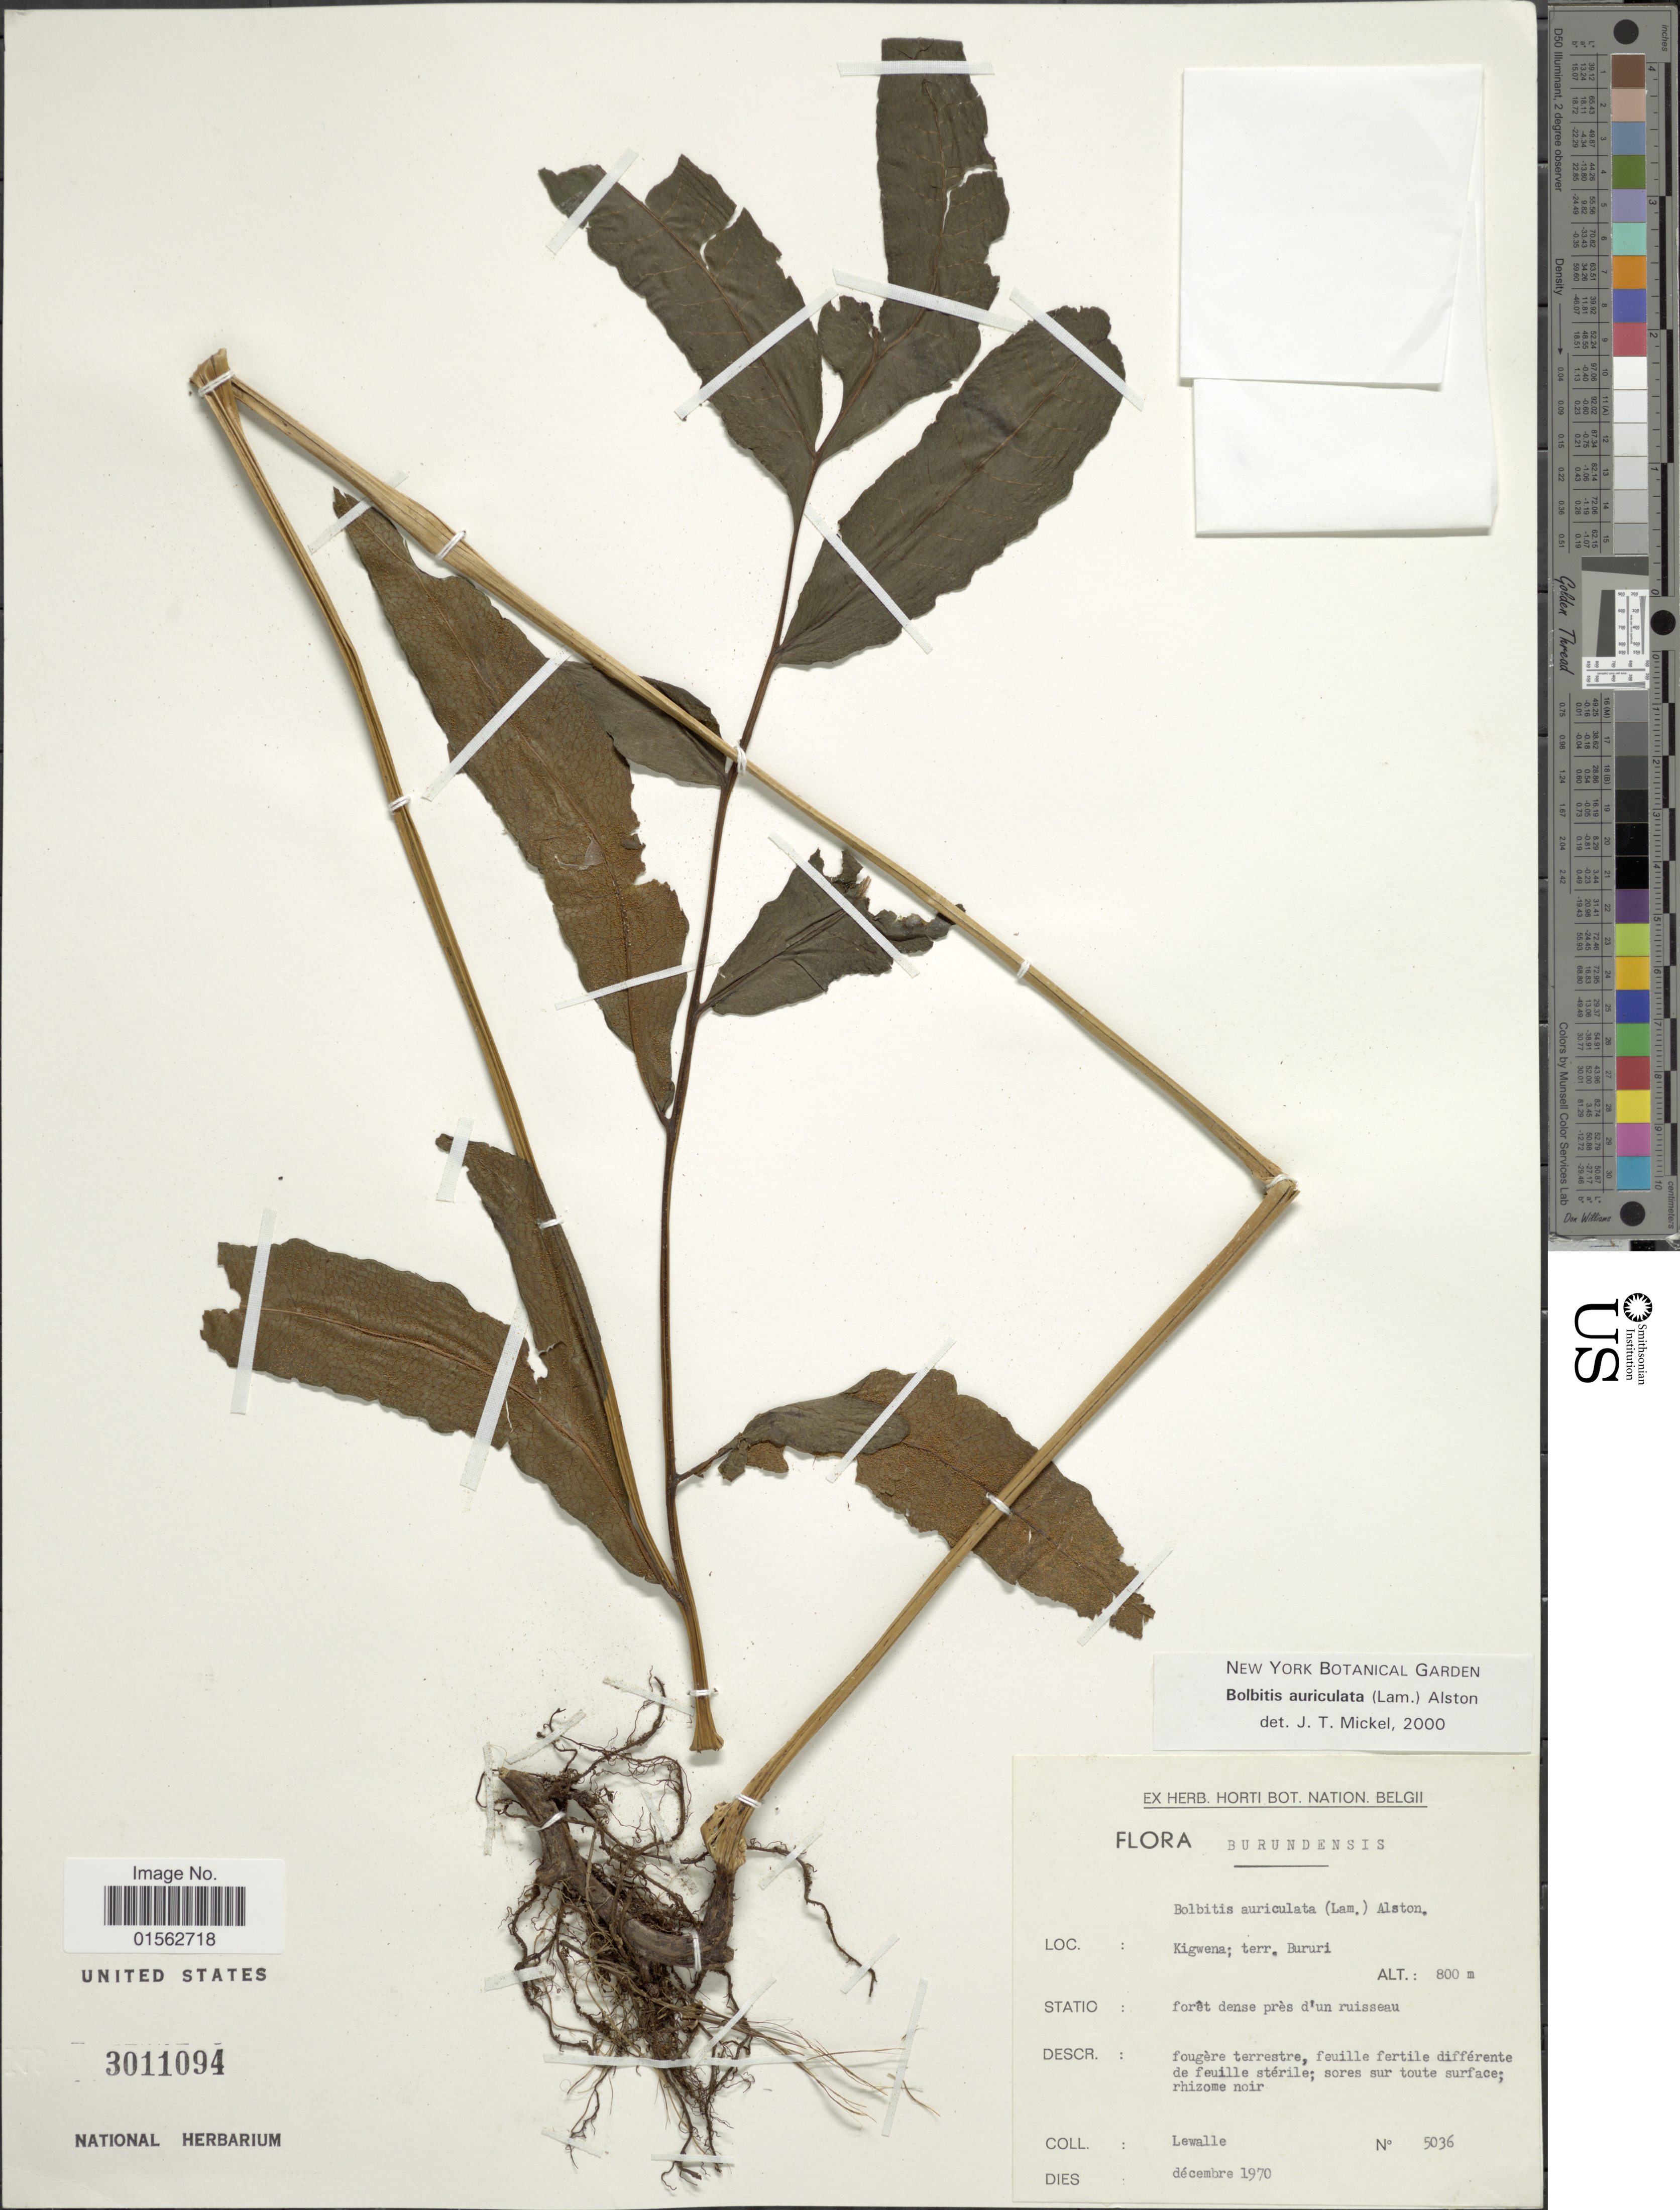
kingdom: Plantae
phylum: Tracheophyta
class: Polypodiopsida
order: Polypodiales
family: Dryopteridaceae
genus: Bolbitis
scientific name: Bolbitis auriculata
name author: (Lam.) Alston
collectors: Lewalle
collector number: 5036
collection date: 1970-12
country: Burundi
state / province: Bururi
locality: Burundensis, Kigwena, forêt dense prés d'un ruisseau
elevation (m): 800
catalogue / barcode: US 3011094